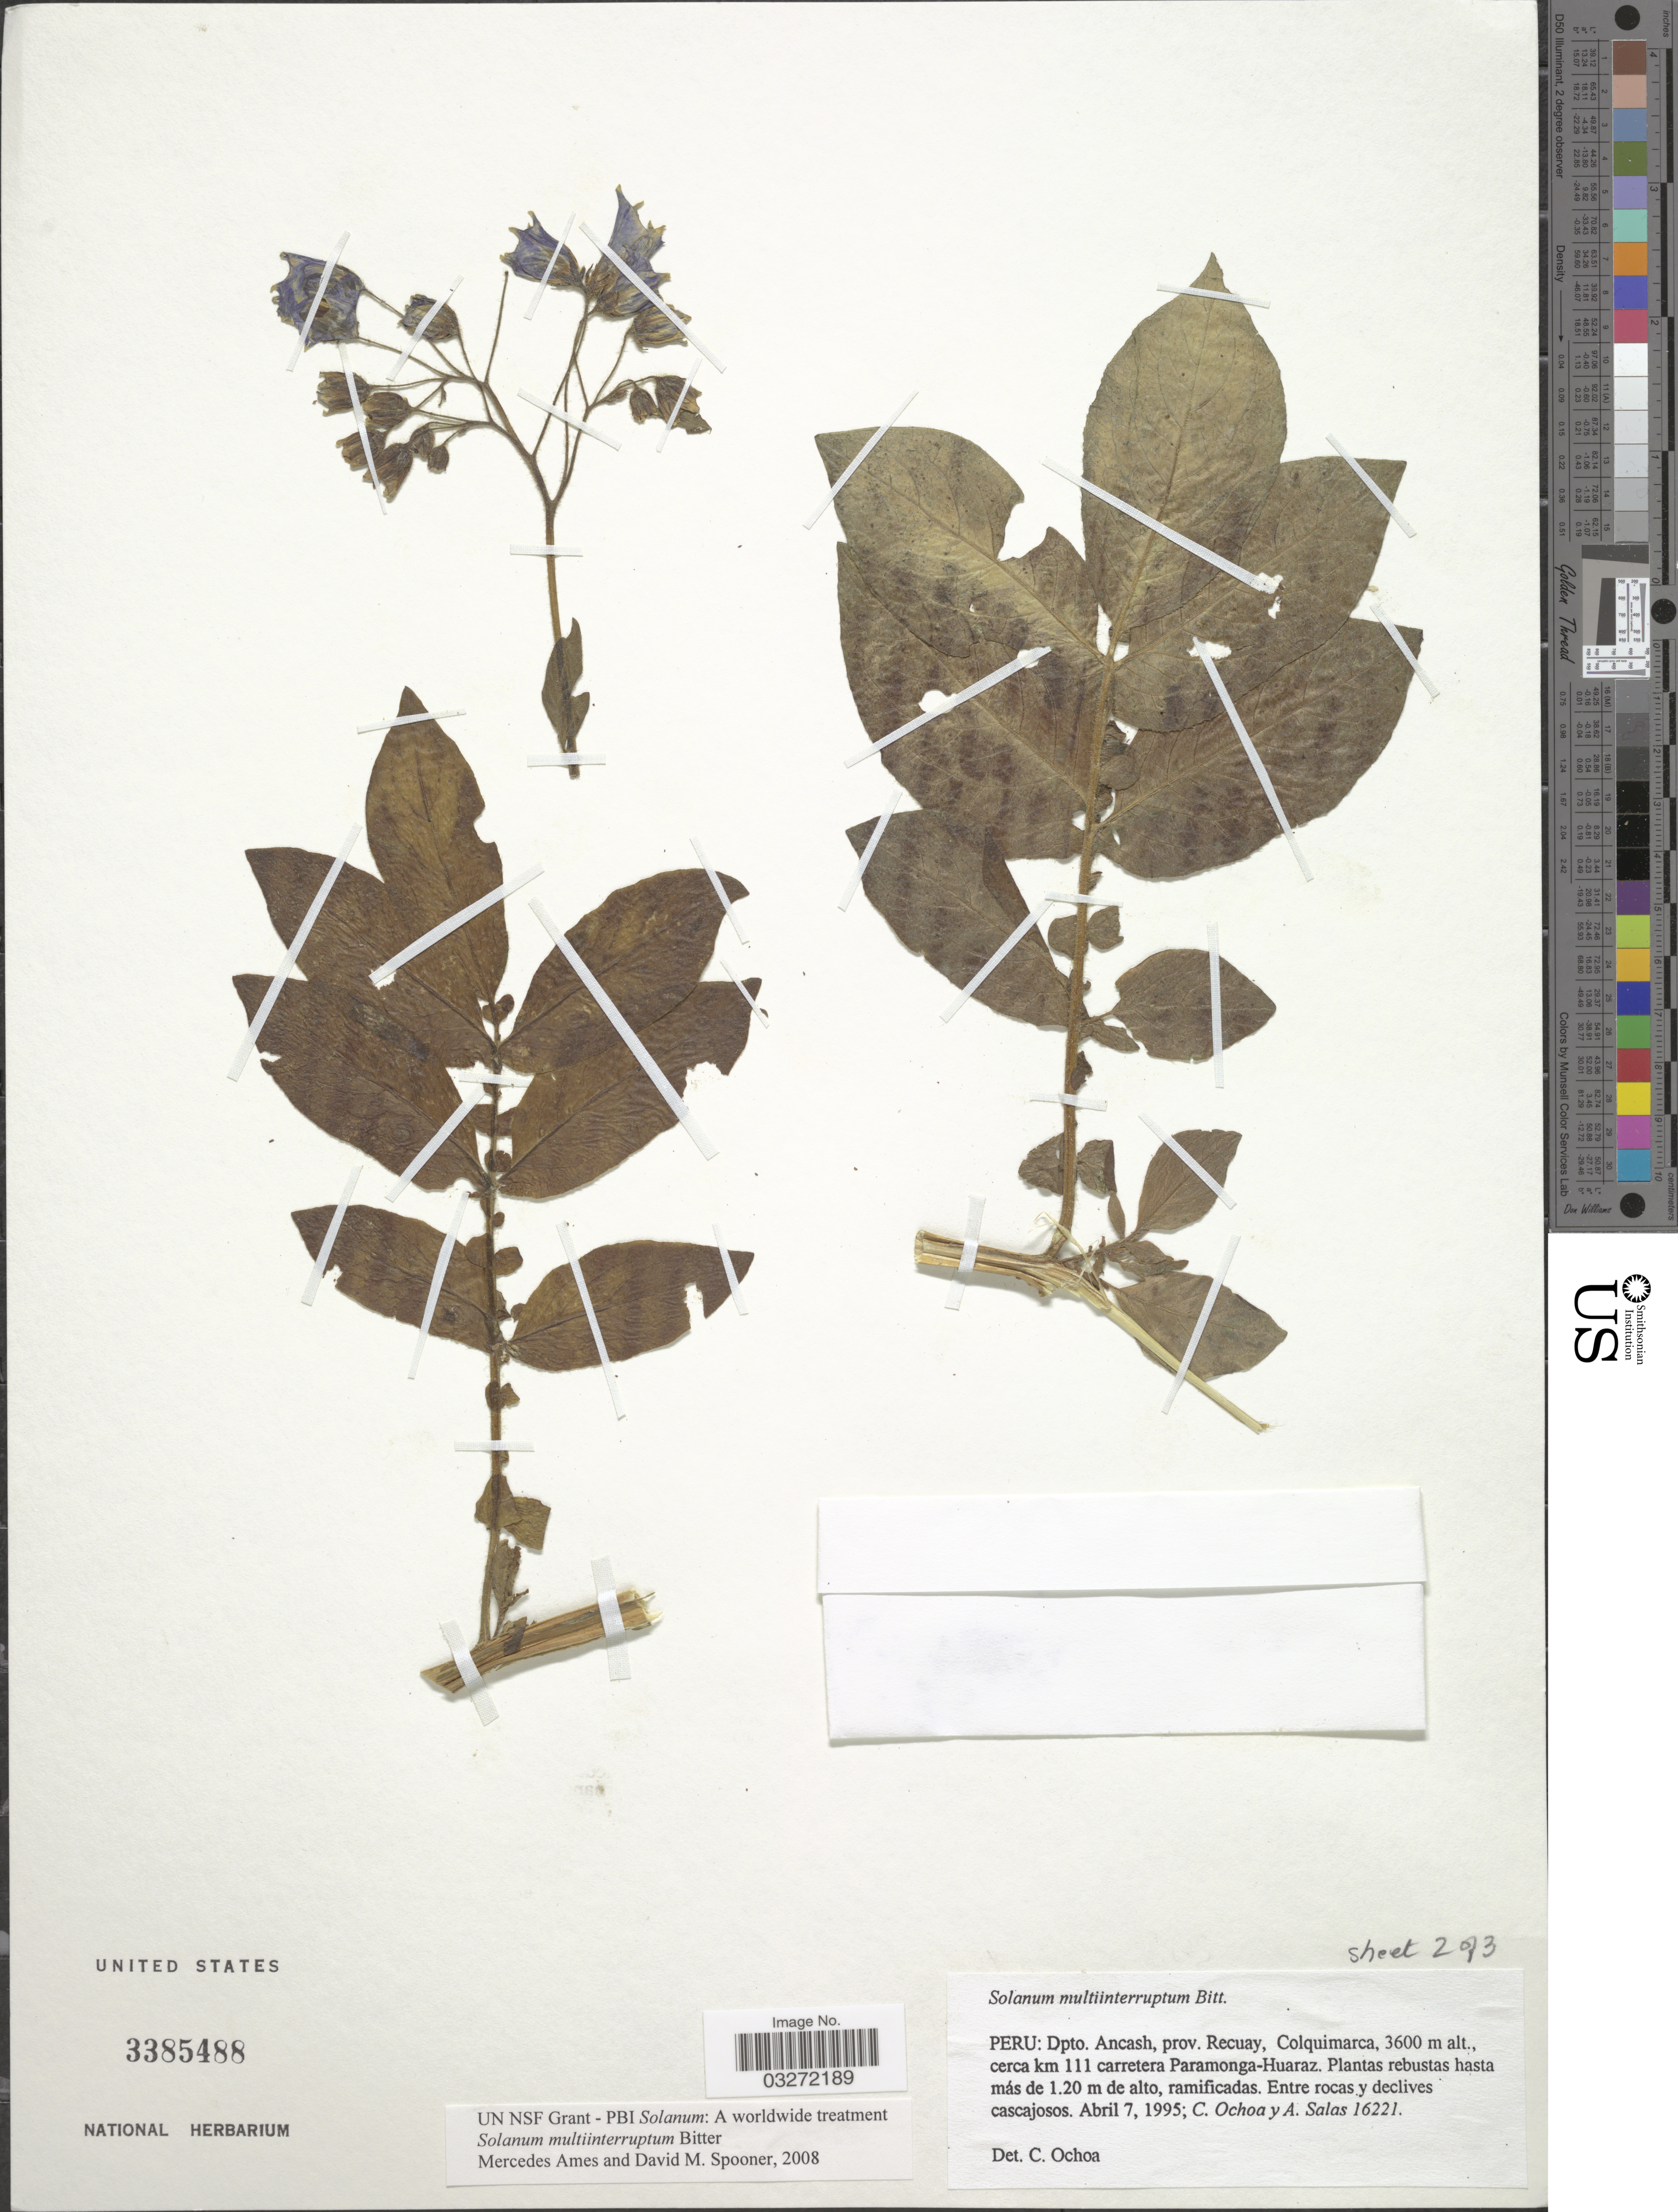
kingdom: Plantae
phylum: Tracheophyta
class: Magnoliopsida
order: Solanales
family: Solanaceae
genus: Solanum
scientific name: Solanum multiinterruptum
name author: Bitter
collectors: C. Ochoa & A. Salas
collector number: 16221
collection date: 1995-04-07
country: Peru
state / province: Ancash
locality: Dpto. Ancash, prov. Recuay, Colquimarca, cerca km 111 carretera Paramonga-Huaraz. .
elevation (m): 3600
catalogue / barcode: US 3385488